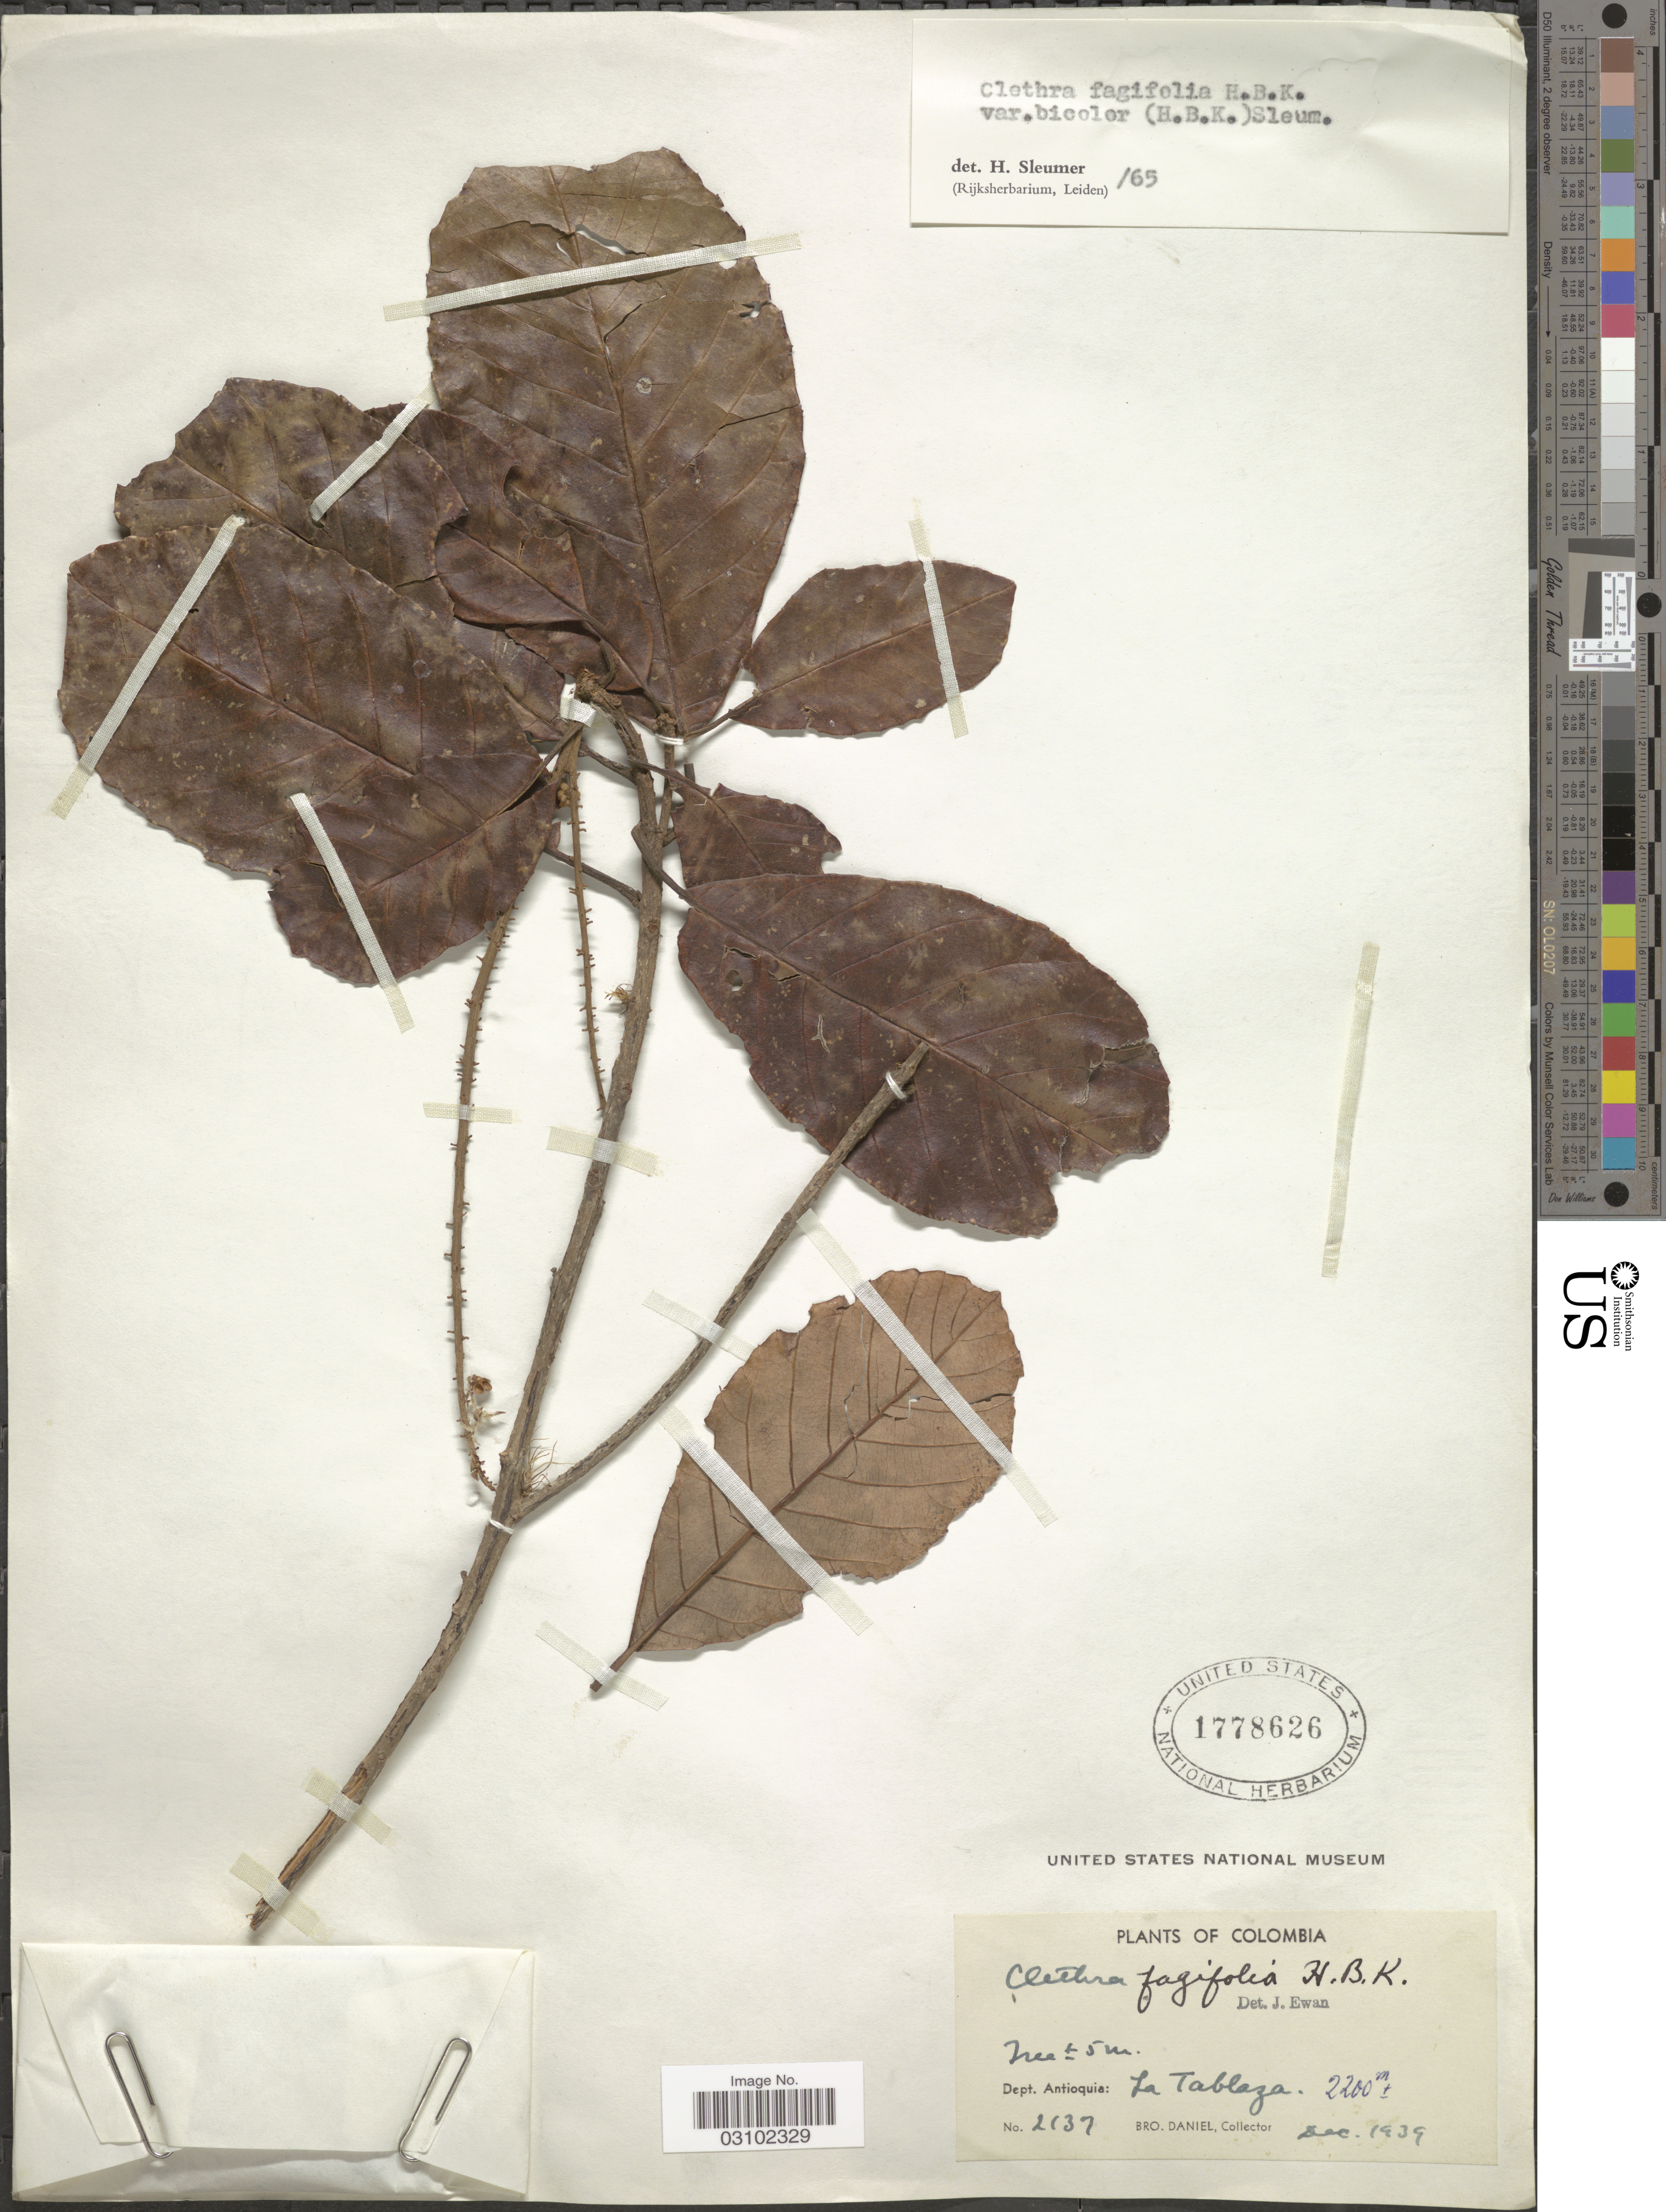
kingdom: Plantae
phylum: Tracheophyta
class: Magnoliopsida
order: Ericales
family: Clethraceae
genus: Clethra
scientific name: Clethra fagifolia var. bicolor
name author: Kunth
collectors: Bro. Daniel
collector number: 2137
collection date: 1939-12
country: Colombia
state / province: Antioquia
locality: Dept. Antioquia: La Tablaza.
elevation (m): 2200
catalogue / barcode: US 1778626